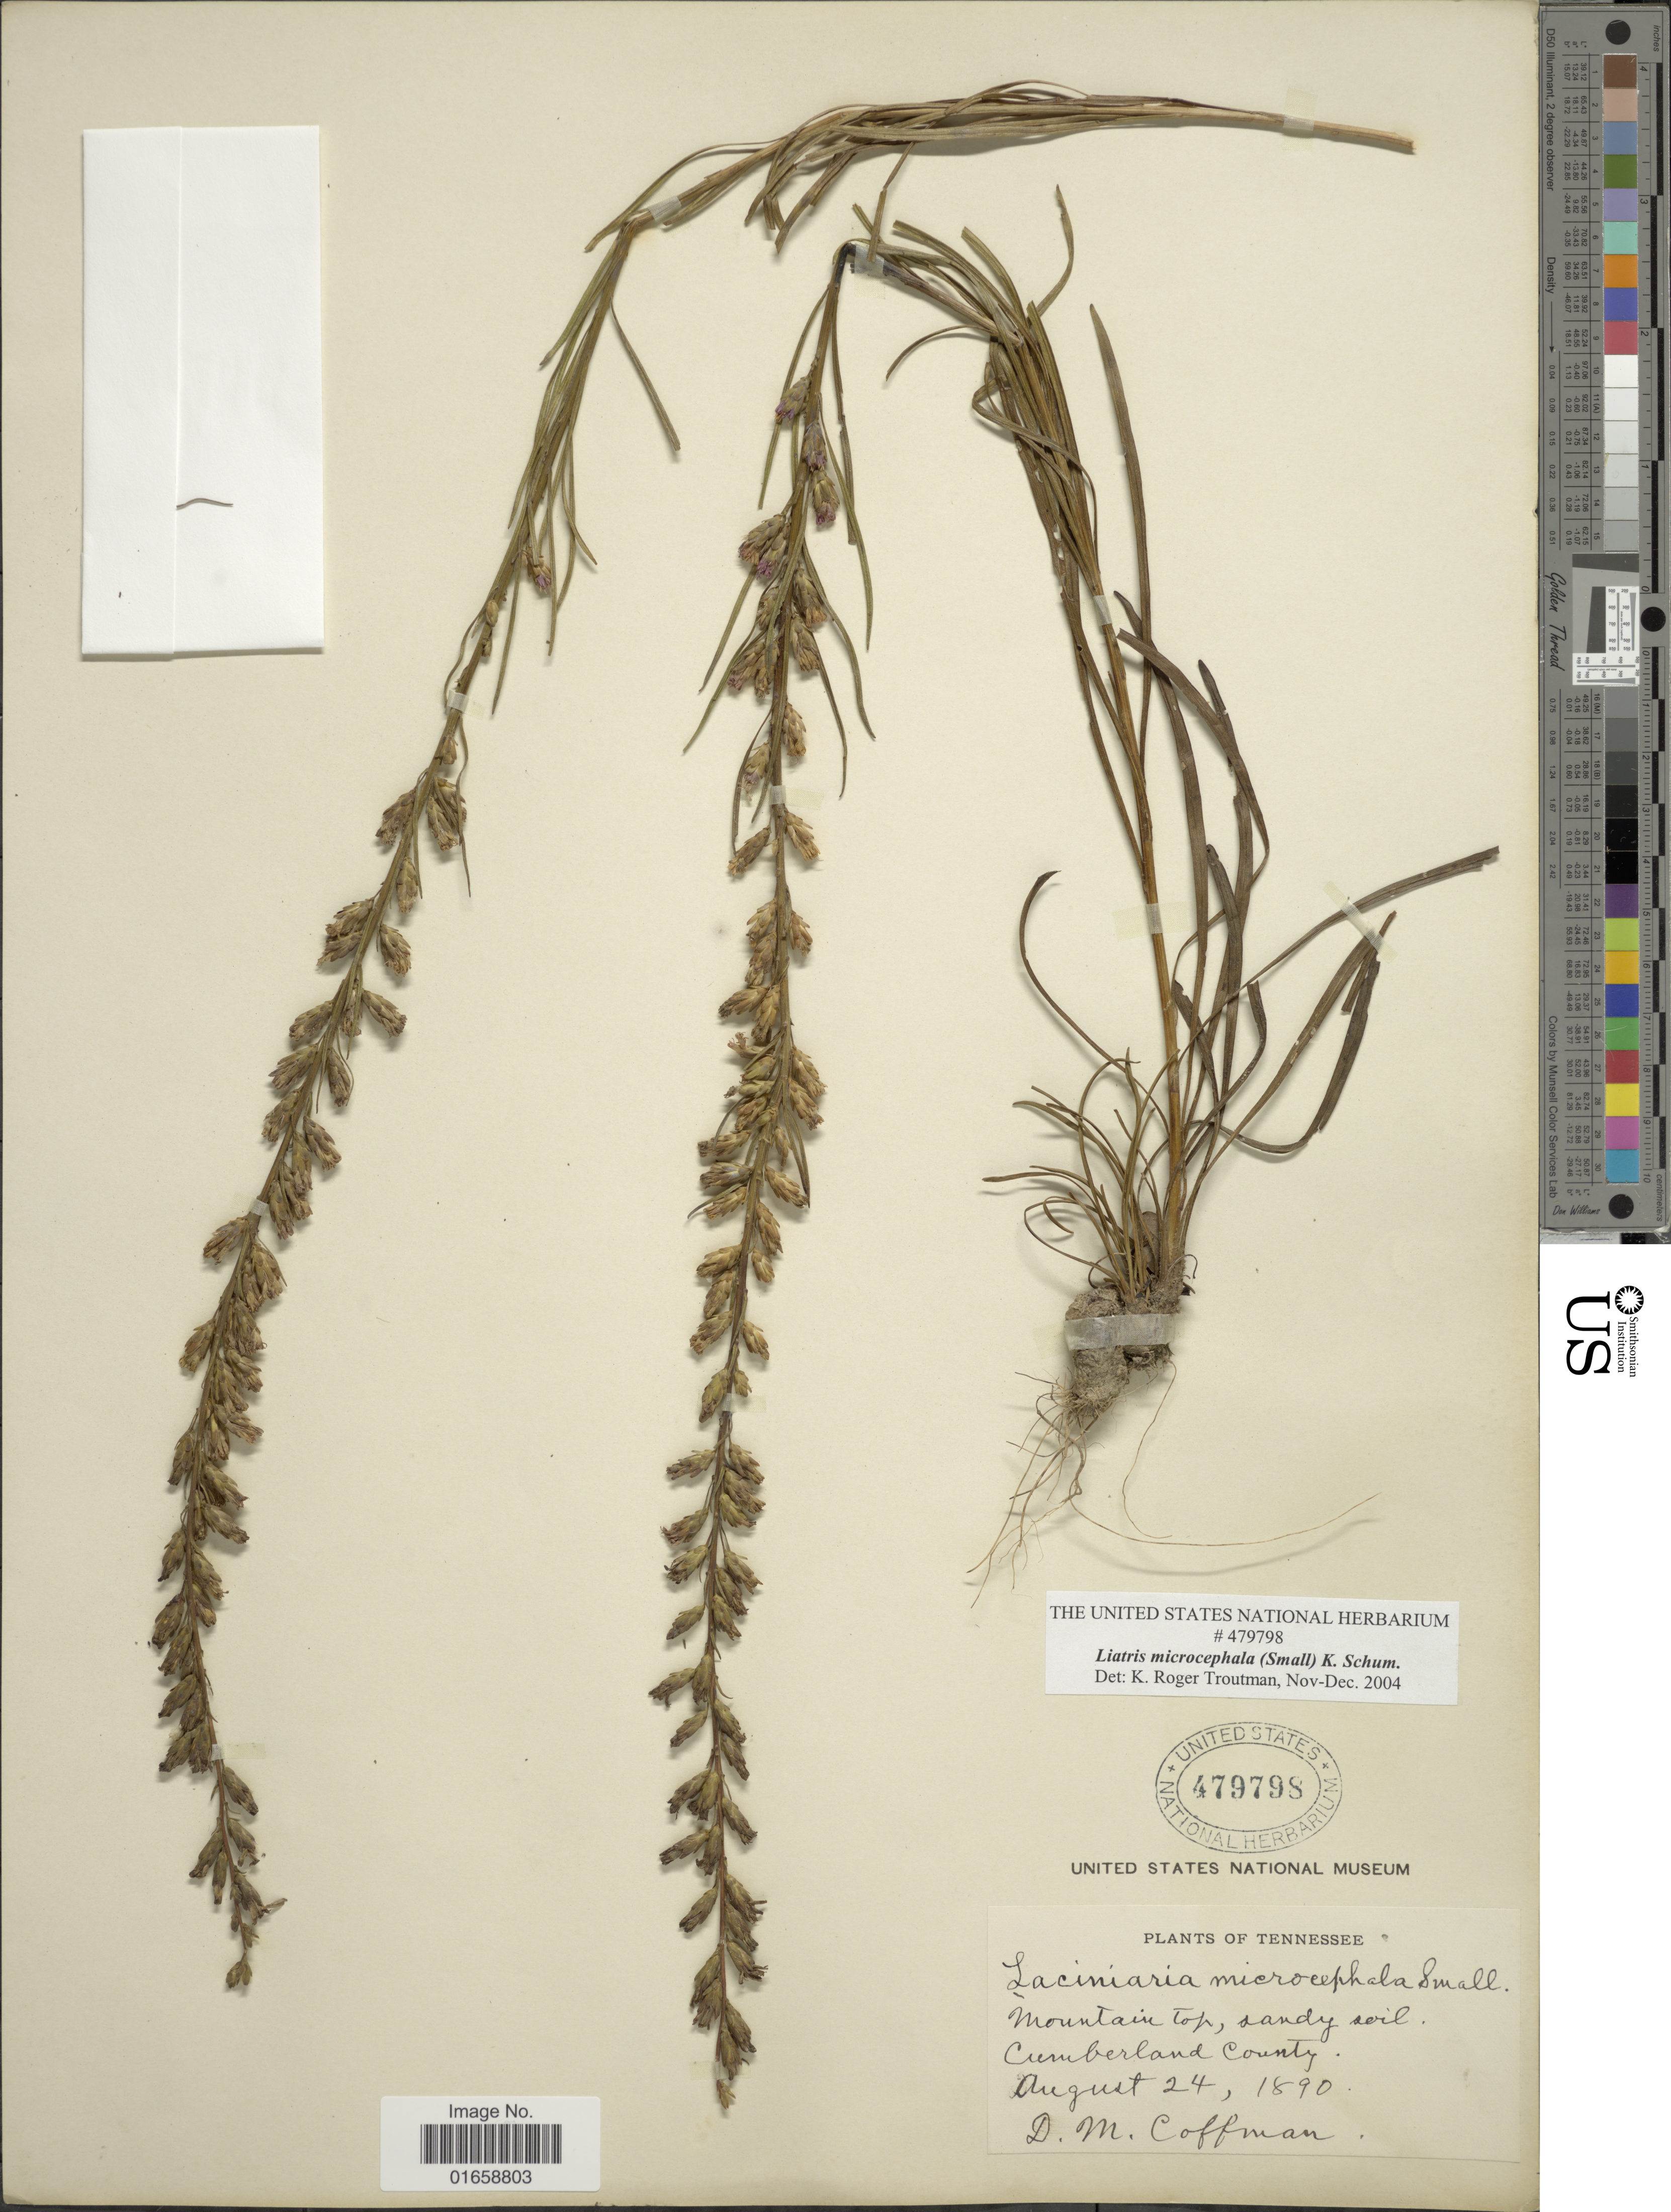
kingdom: Plantae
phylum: Tracheophyta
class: Magnoliopsida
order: Asterales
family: Asteraceae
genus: Liatris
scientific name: Liatris microcephala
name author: (Small) K. Schum.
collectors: D. M. Coffman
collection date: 1890-08-24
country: United States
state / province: Tennessee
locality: Mountain Top, sandy soil, Cumberland County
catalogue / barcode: US 479798